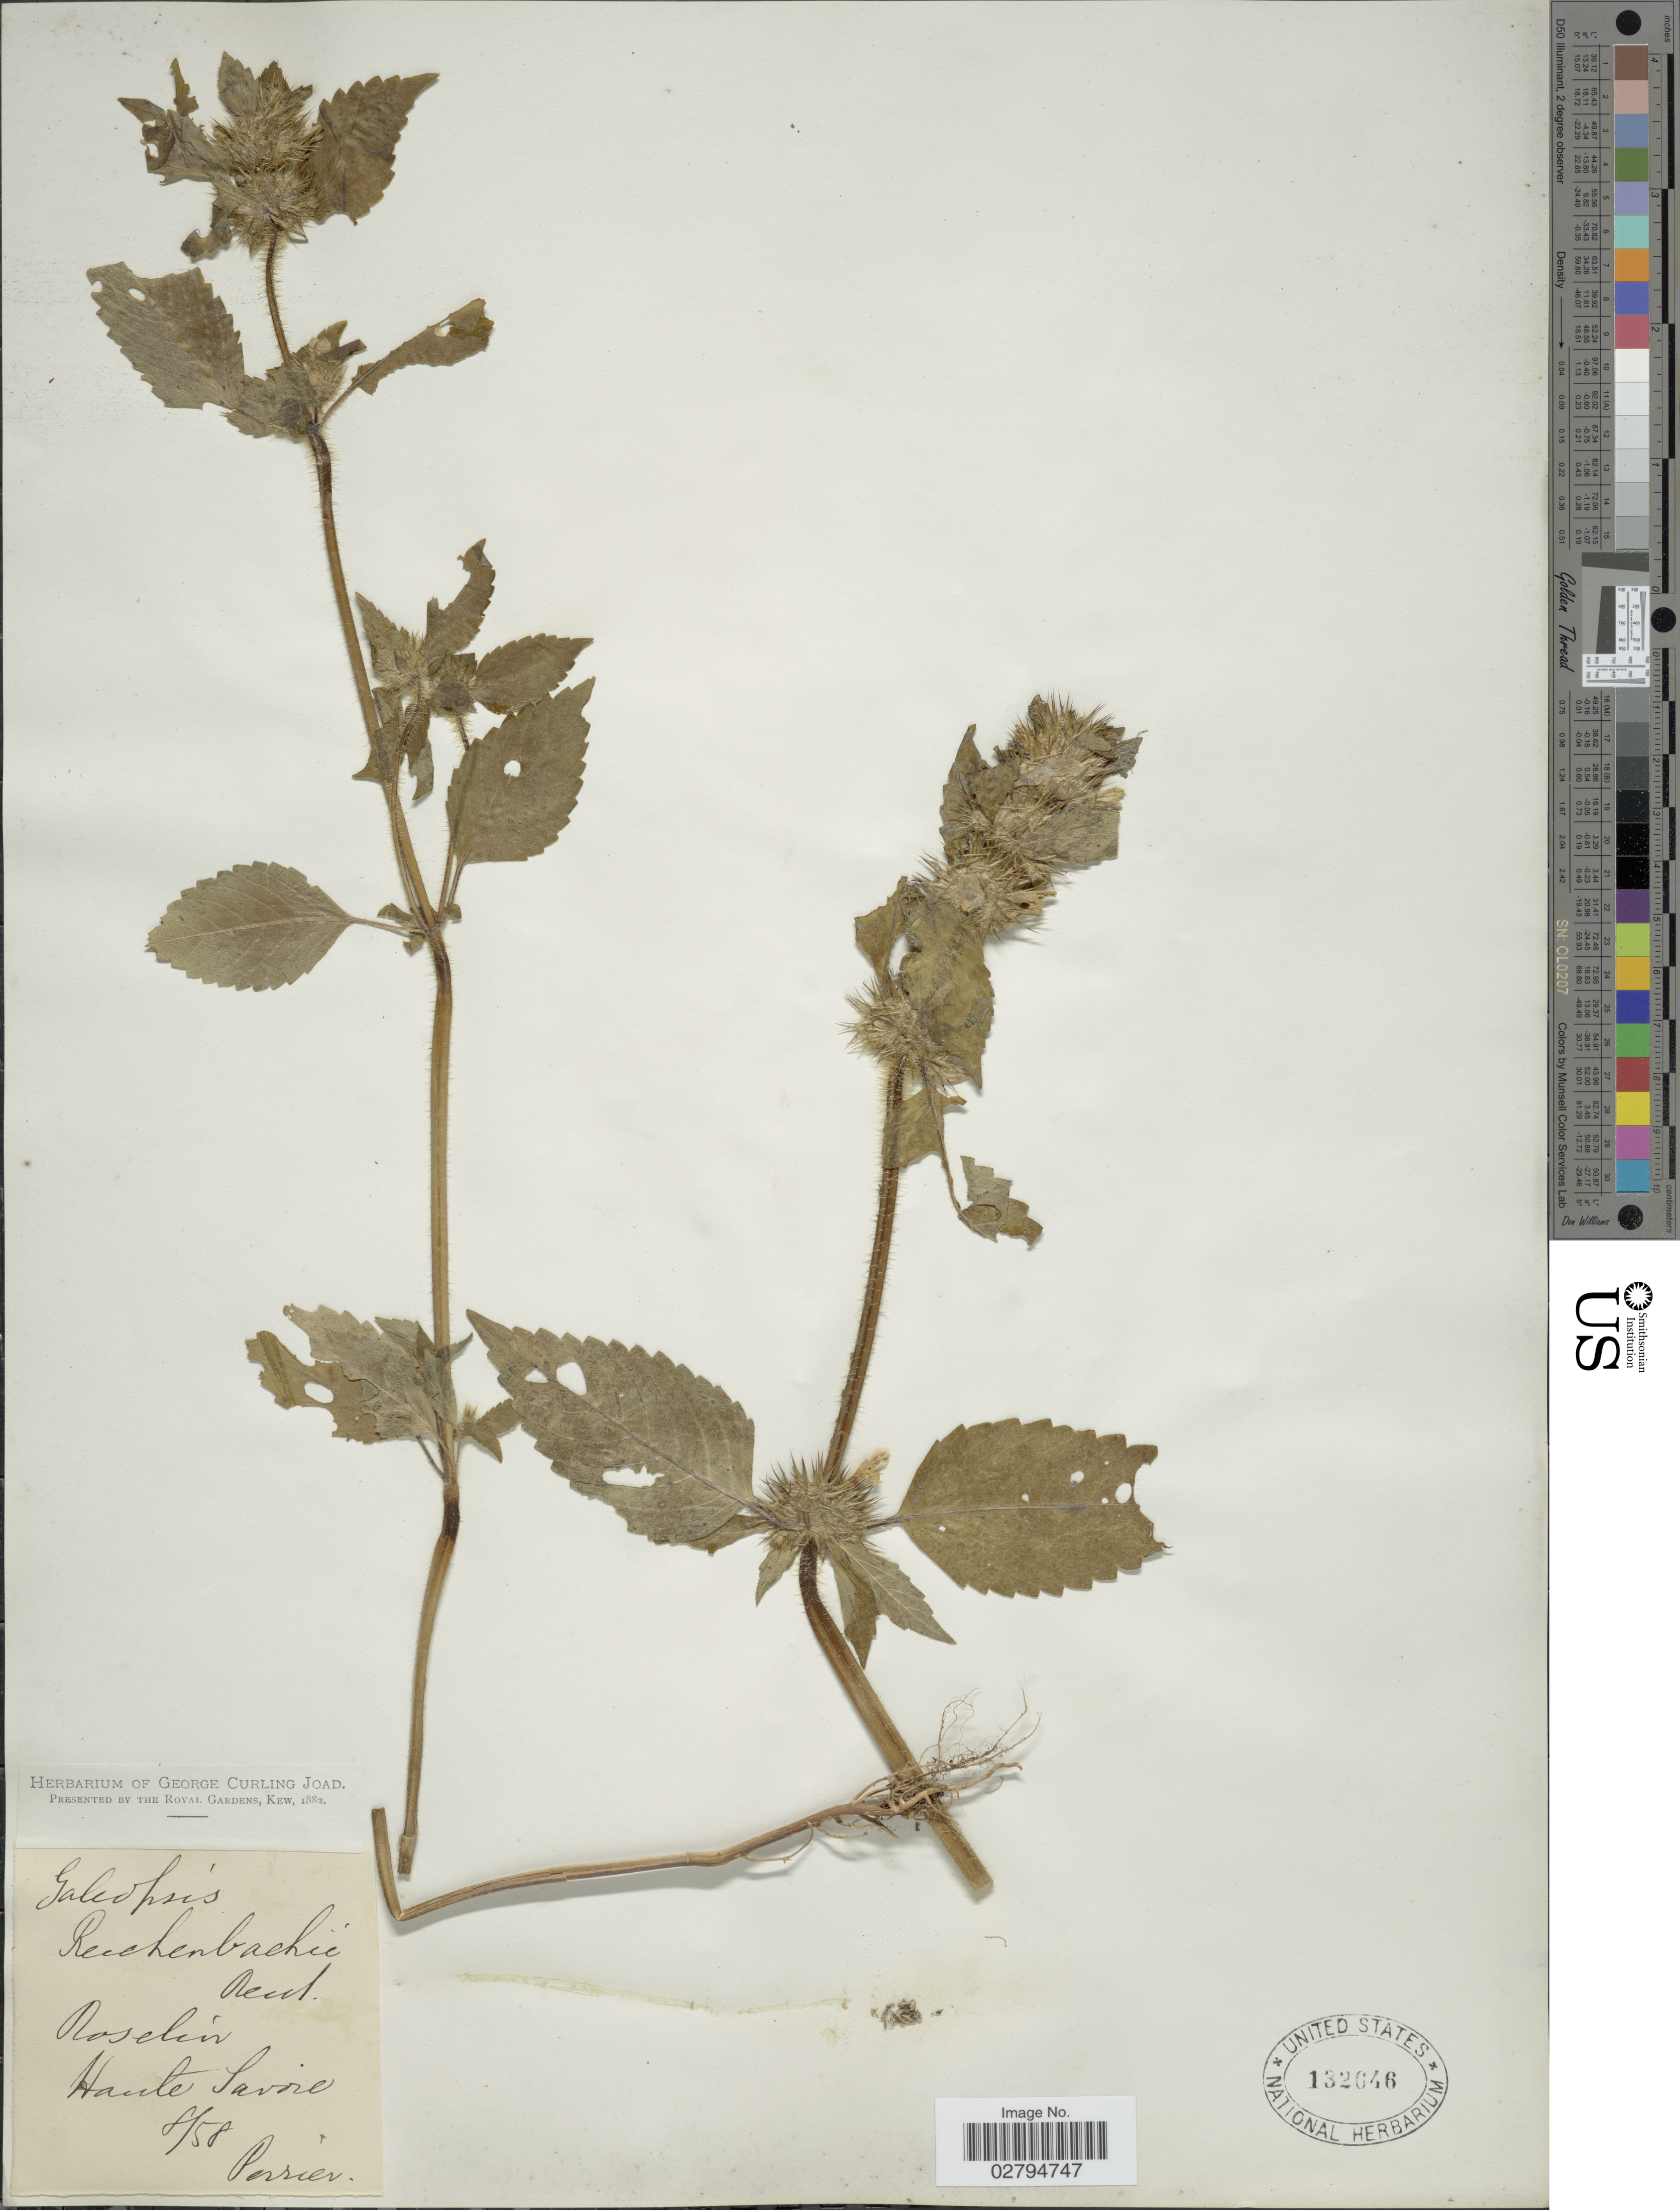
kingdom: Plantae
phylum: Tracheophyta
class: Magnoliopsida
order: Lamiales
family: Lamiaceae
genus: Galeopsis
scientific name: Galeopsis reichenbachii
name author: Reut.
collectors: Perrier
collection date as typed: Transcribed d/m/y: /8/58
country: France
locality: Noselin Haute Savoie.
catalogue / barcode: US 132646